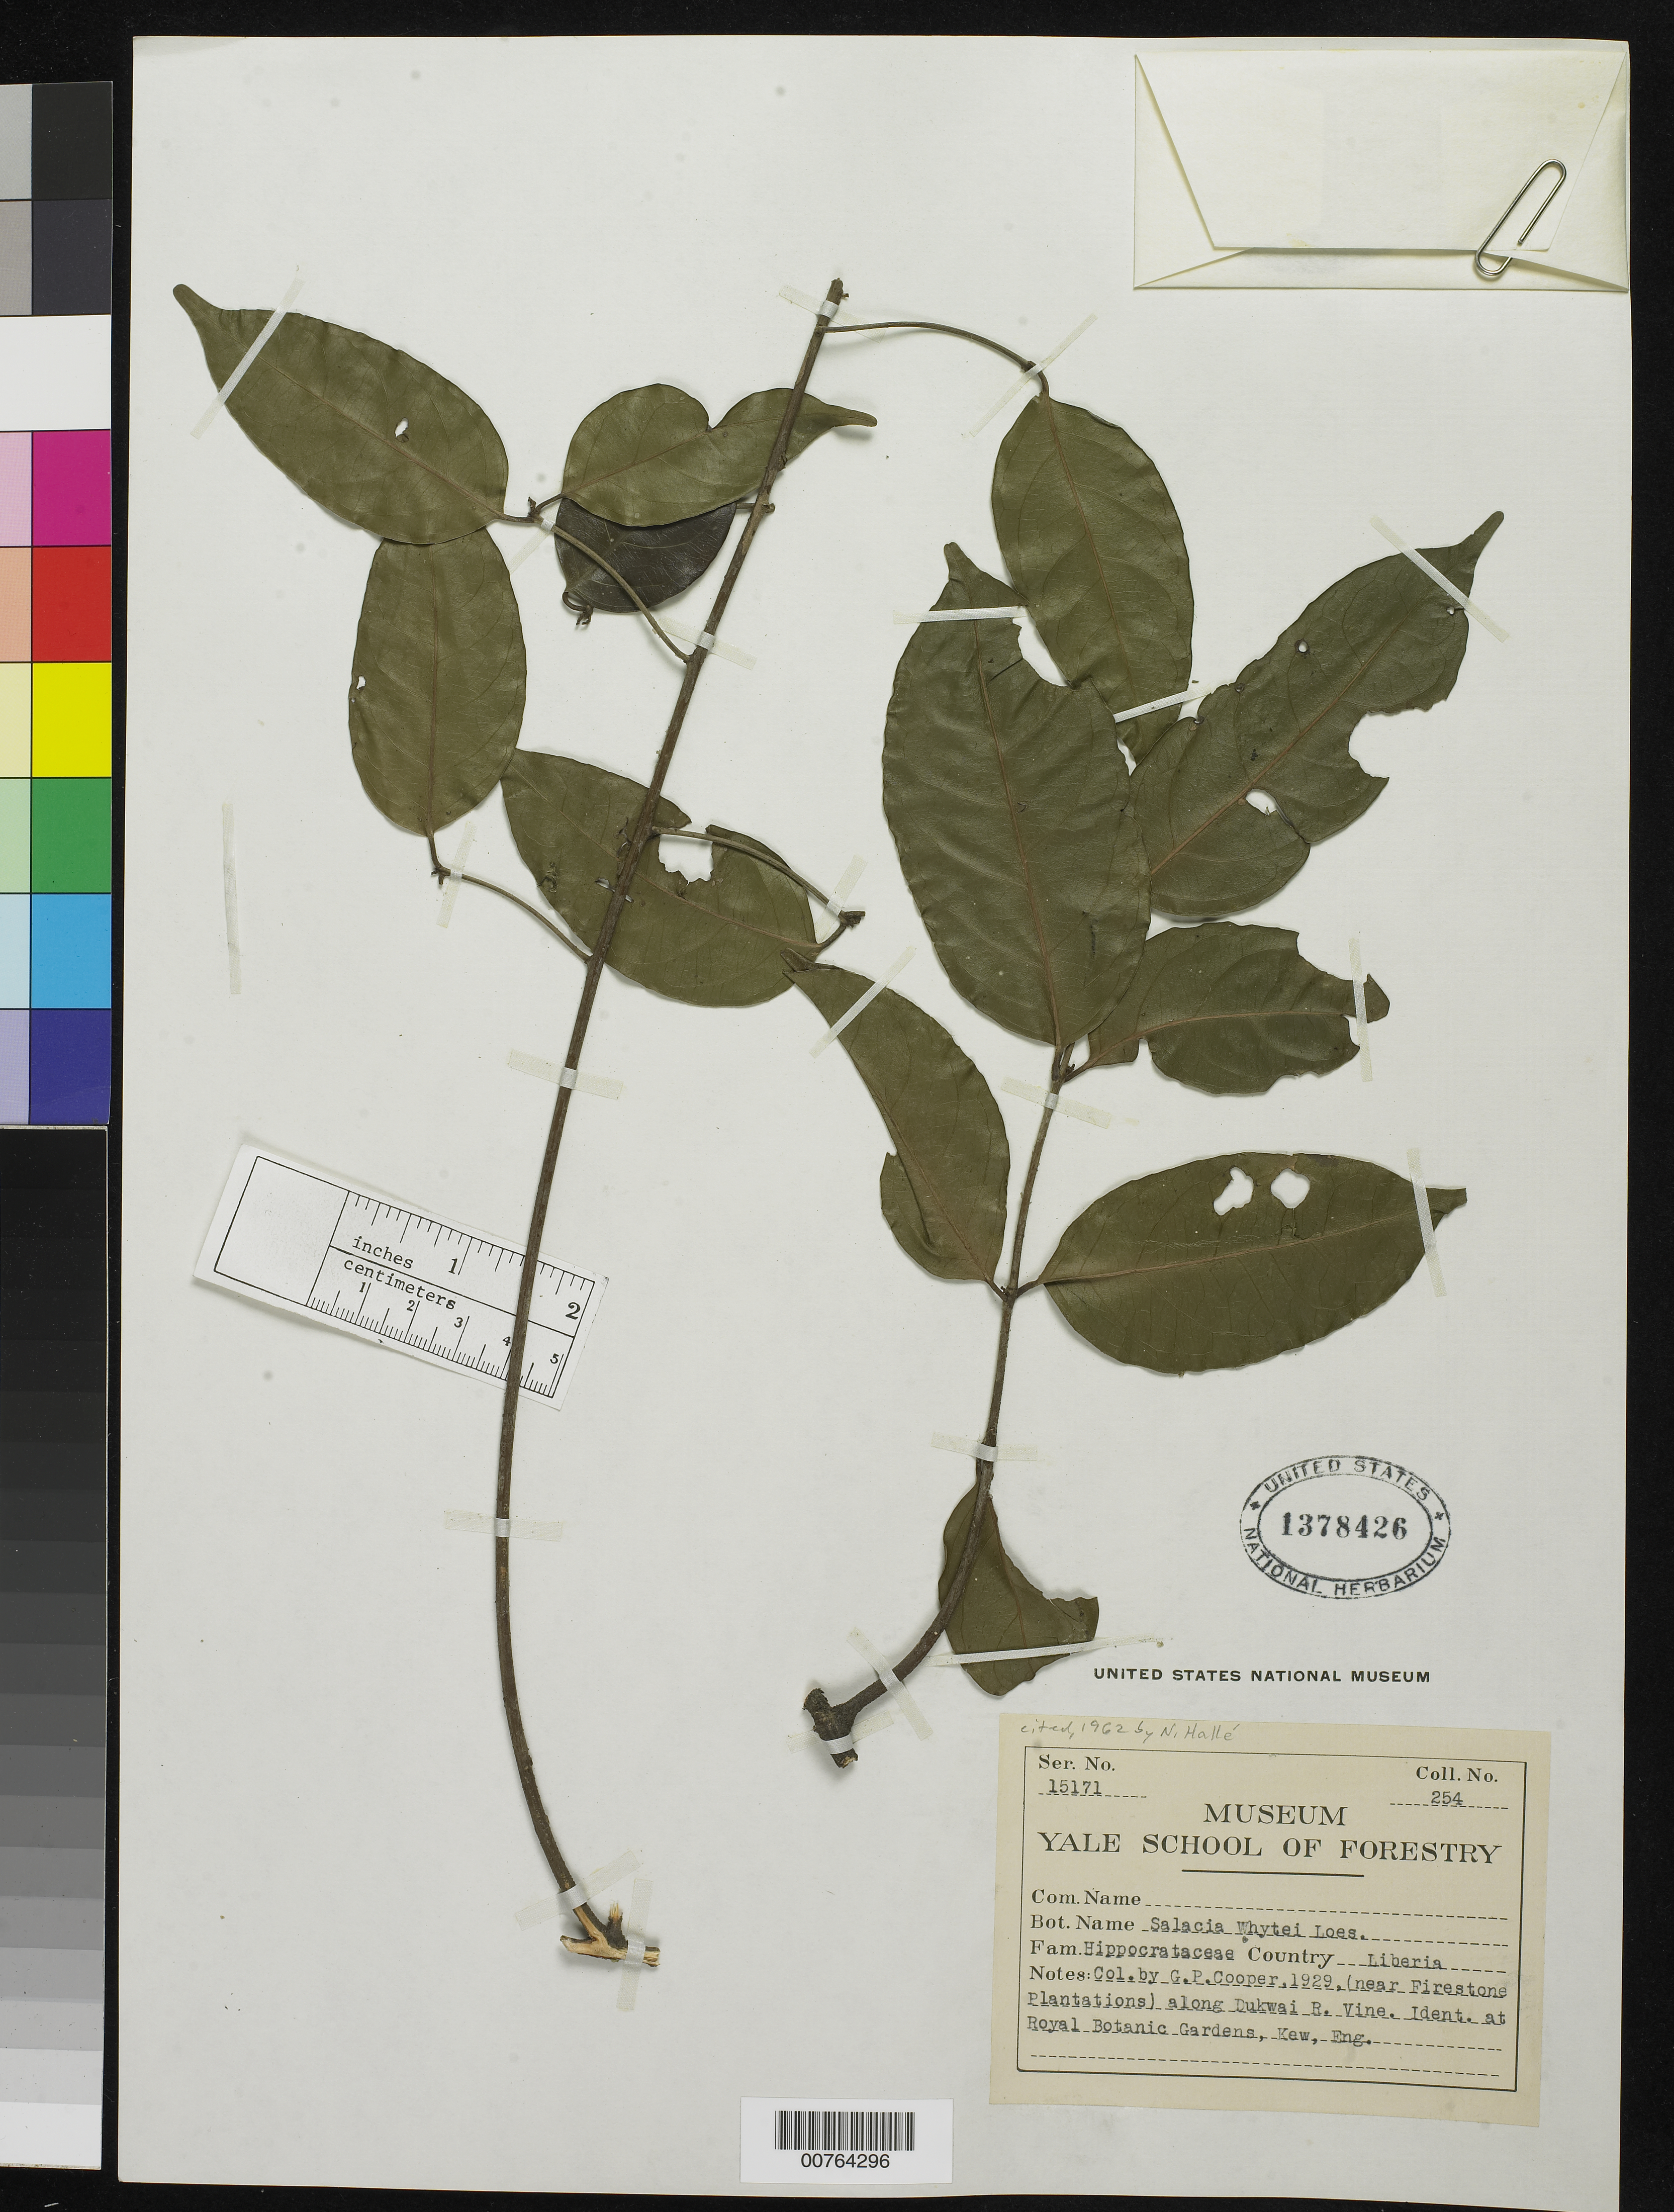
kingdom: Plantae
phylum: Tracheophyta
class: Magnoliopsida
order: Celastrales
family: Celastraceae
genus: Salacia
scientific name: Salacia whytei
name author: Loes.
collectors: G. Cooper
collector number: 254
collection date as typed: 1929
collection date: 1929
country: Liberia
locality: (near Firestone Plantations) along Dukwai River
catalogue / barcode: US 1378426